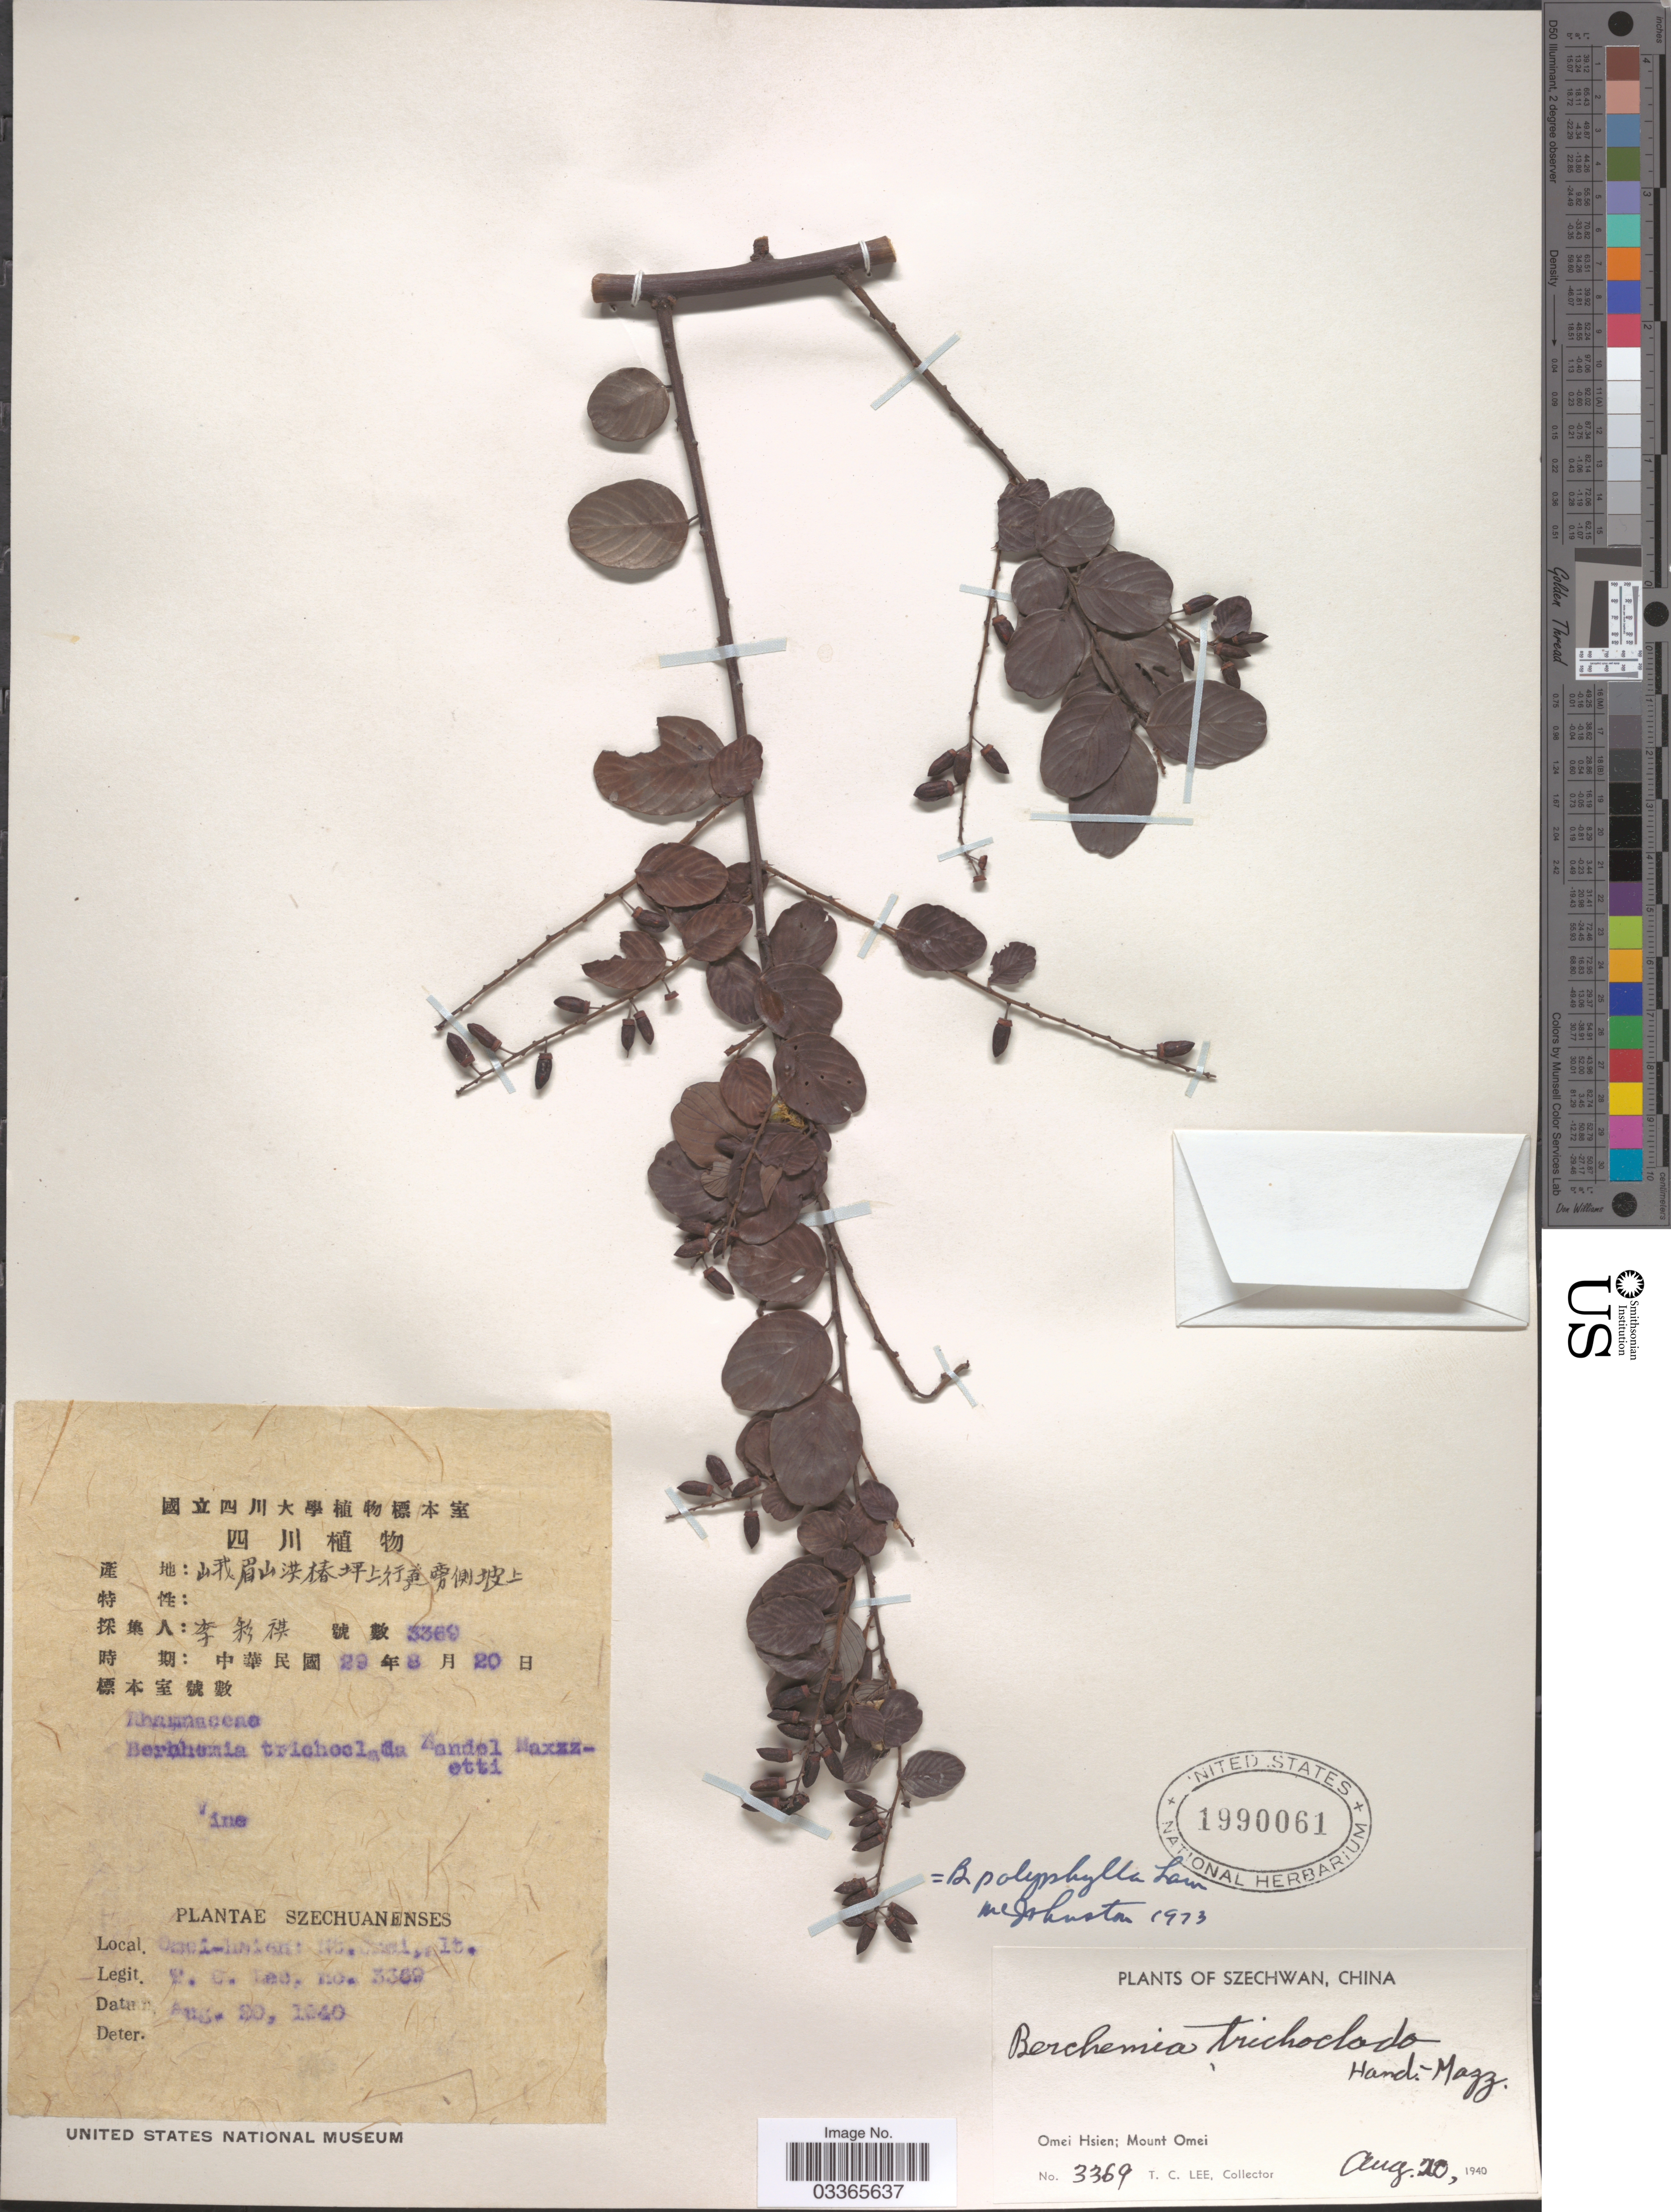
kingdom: Plantae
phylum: Tracheophyta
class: Magnoliopsida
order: Rosales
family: Rhamnaceae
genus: Berchemia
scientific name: Berchemia polyphylla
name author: Wall. ex M.A. Lawson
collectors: T. Lee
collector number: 3369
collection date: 1940-08-20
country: China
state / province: Sichuan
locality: Szechwan, Omei Hsien; Mount Omei.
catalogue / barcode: US 1990061